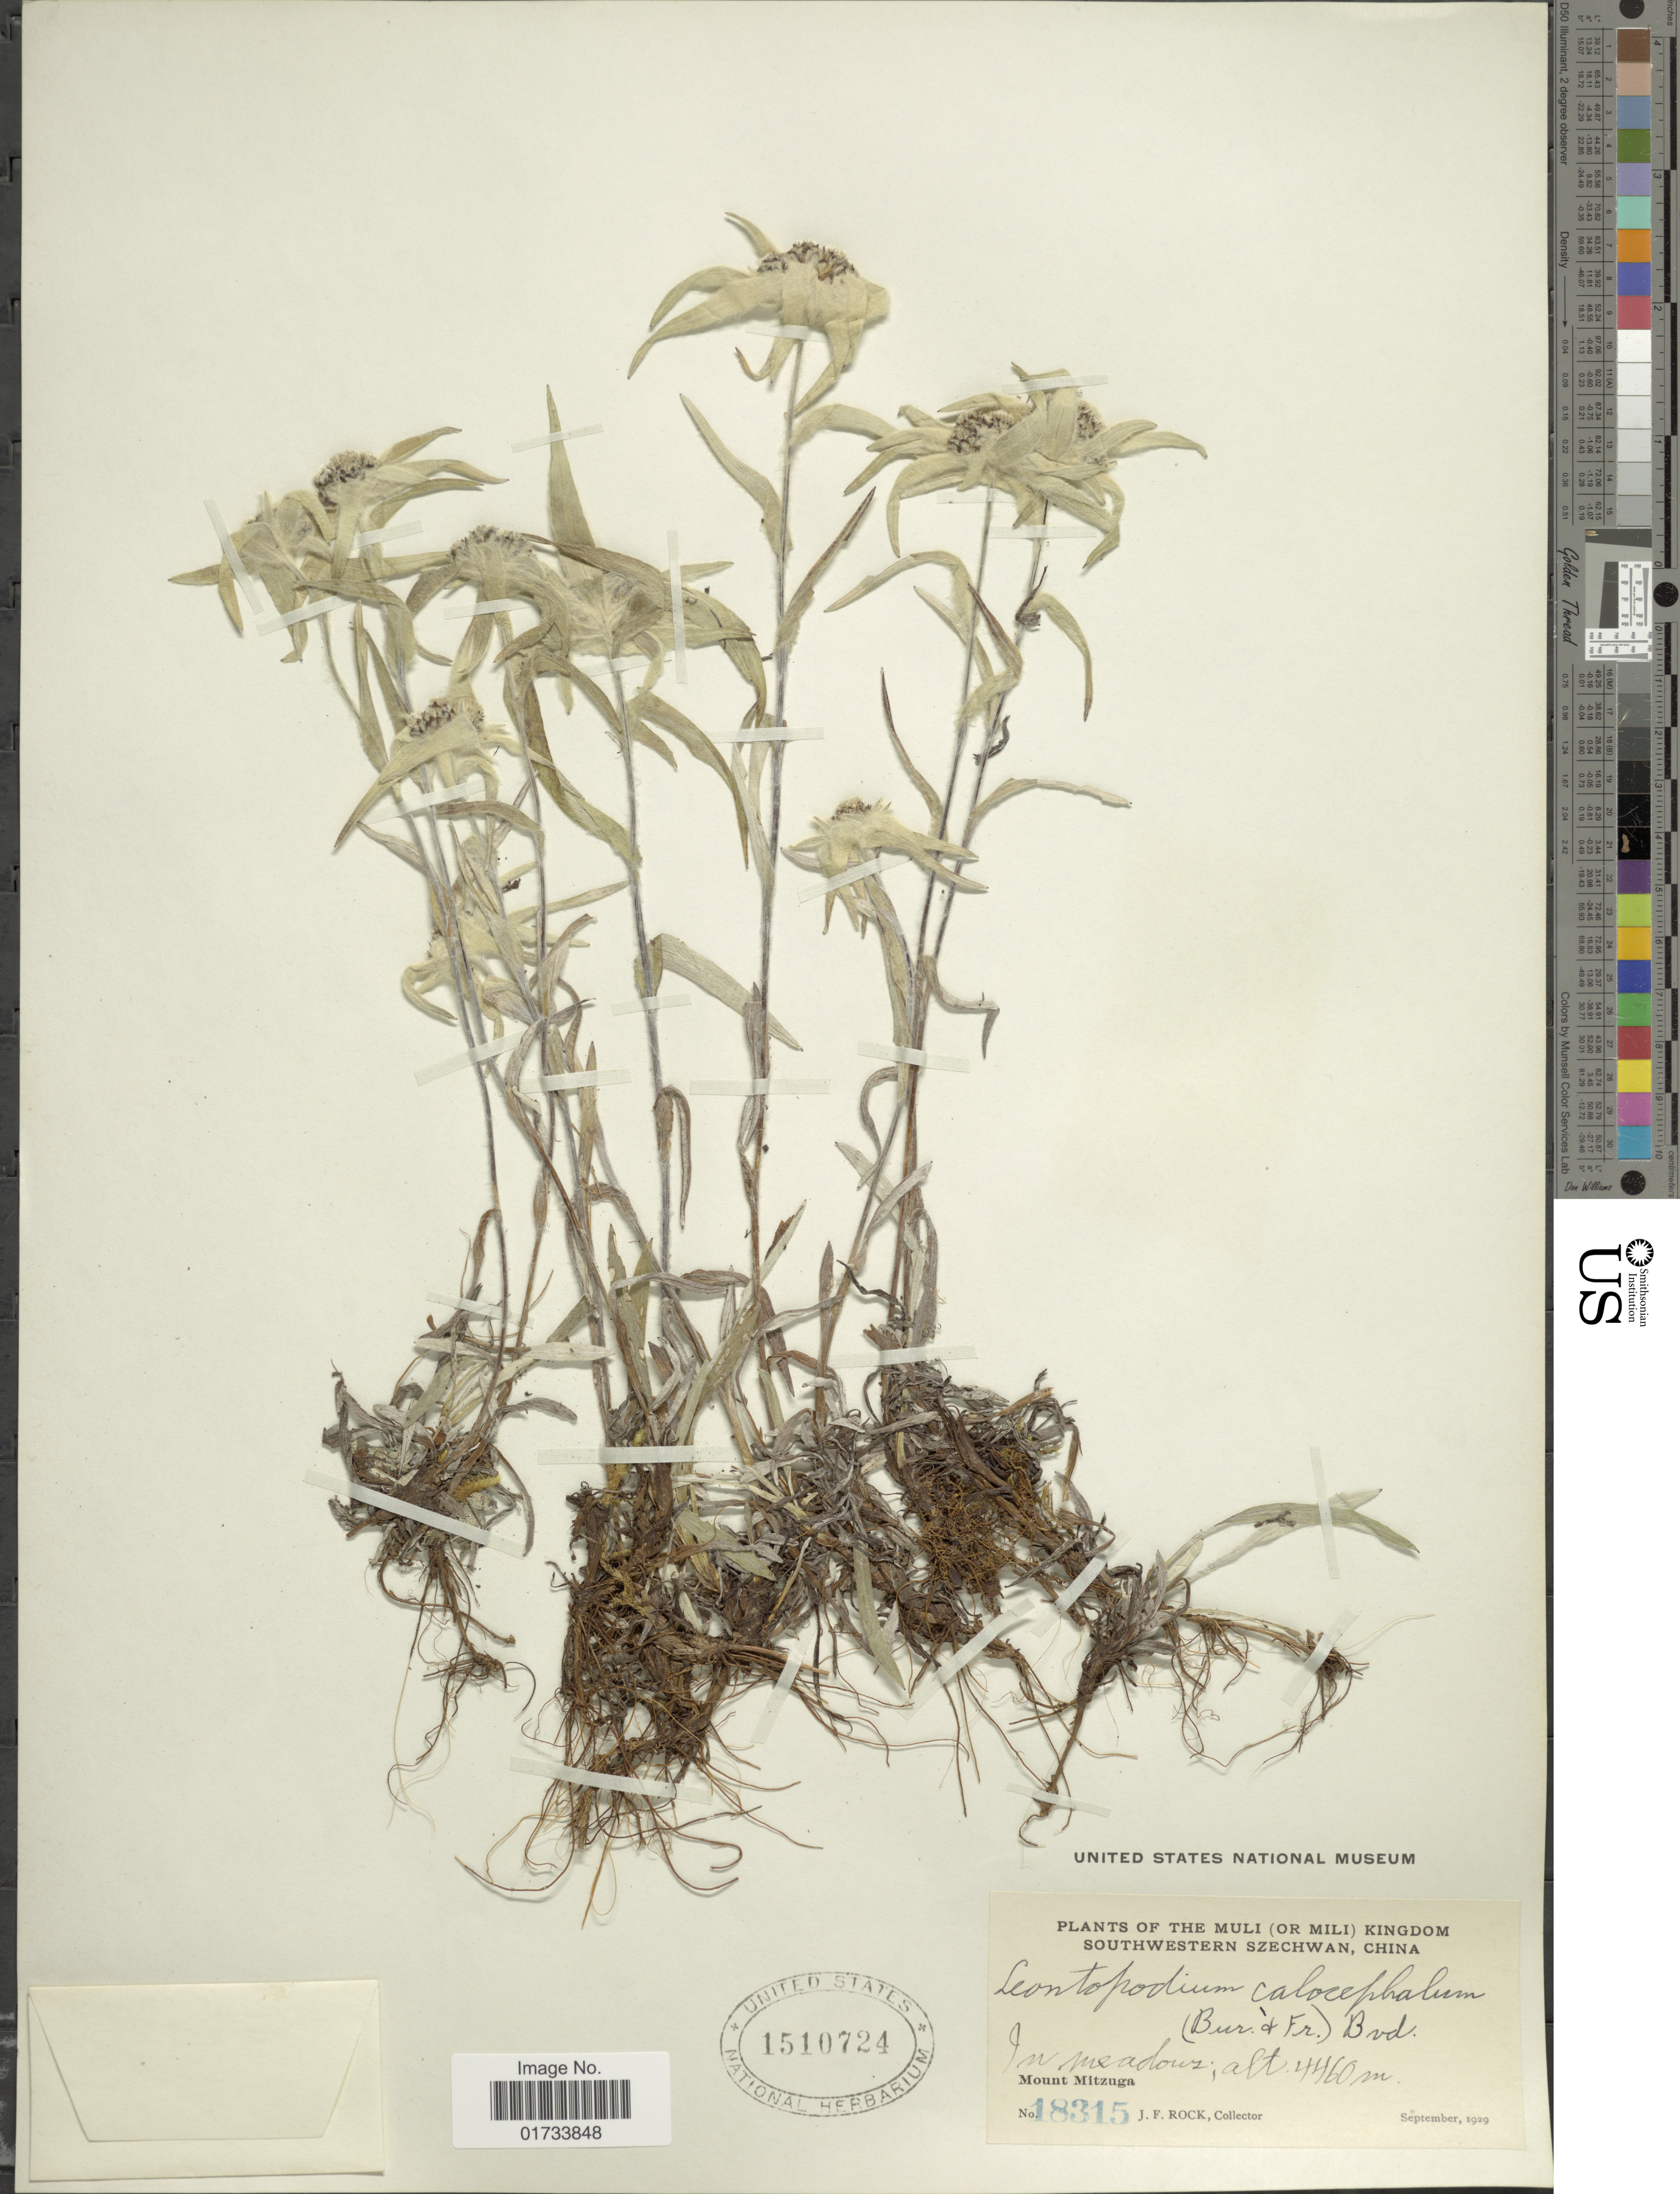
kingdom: Plantae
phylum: Tracheophyta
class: Magnoliopsida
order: Asterales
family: Asteraceae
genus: Leontopodium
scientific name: Leontopodium calocephalum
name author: (Franch.) Beauverd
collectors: J. Rock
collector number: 18315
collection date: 1929-09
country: China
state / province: Sichuan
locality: Muli (or Mili) Kingdom, Southwestern Szechuan, in meadows, Mount Mitzuga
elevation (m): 4460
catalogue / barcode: US 1510724